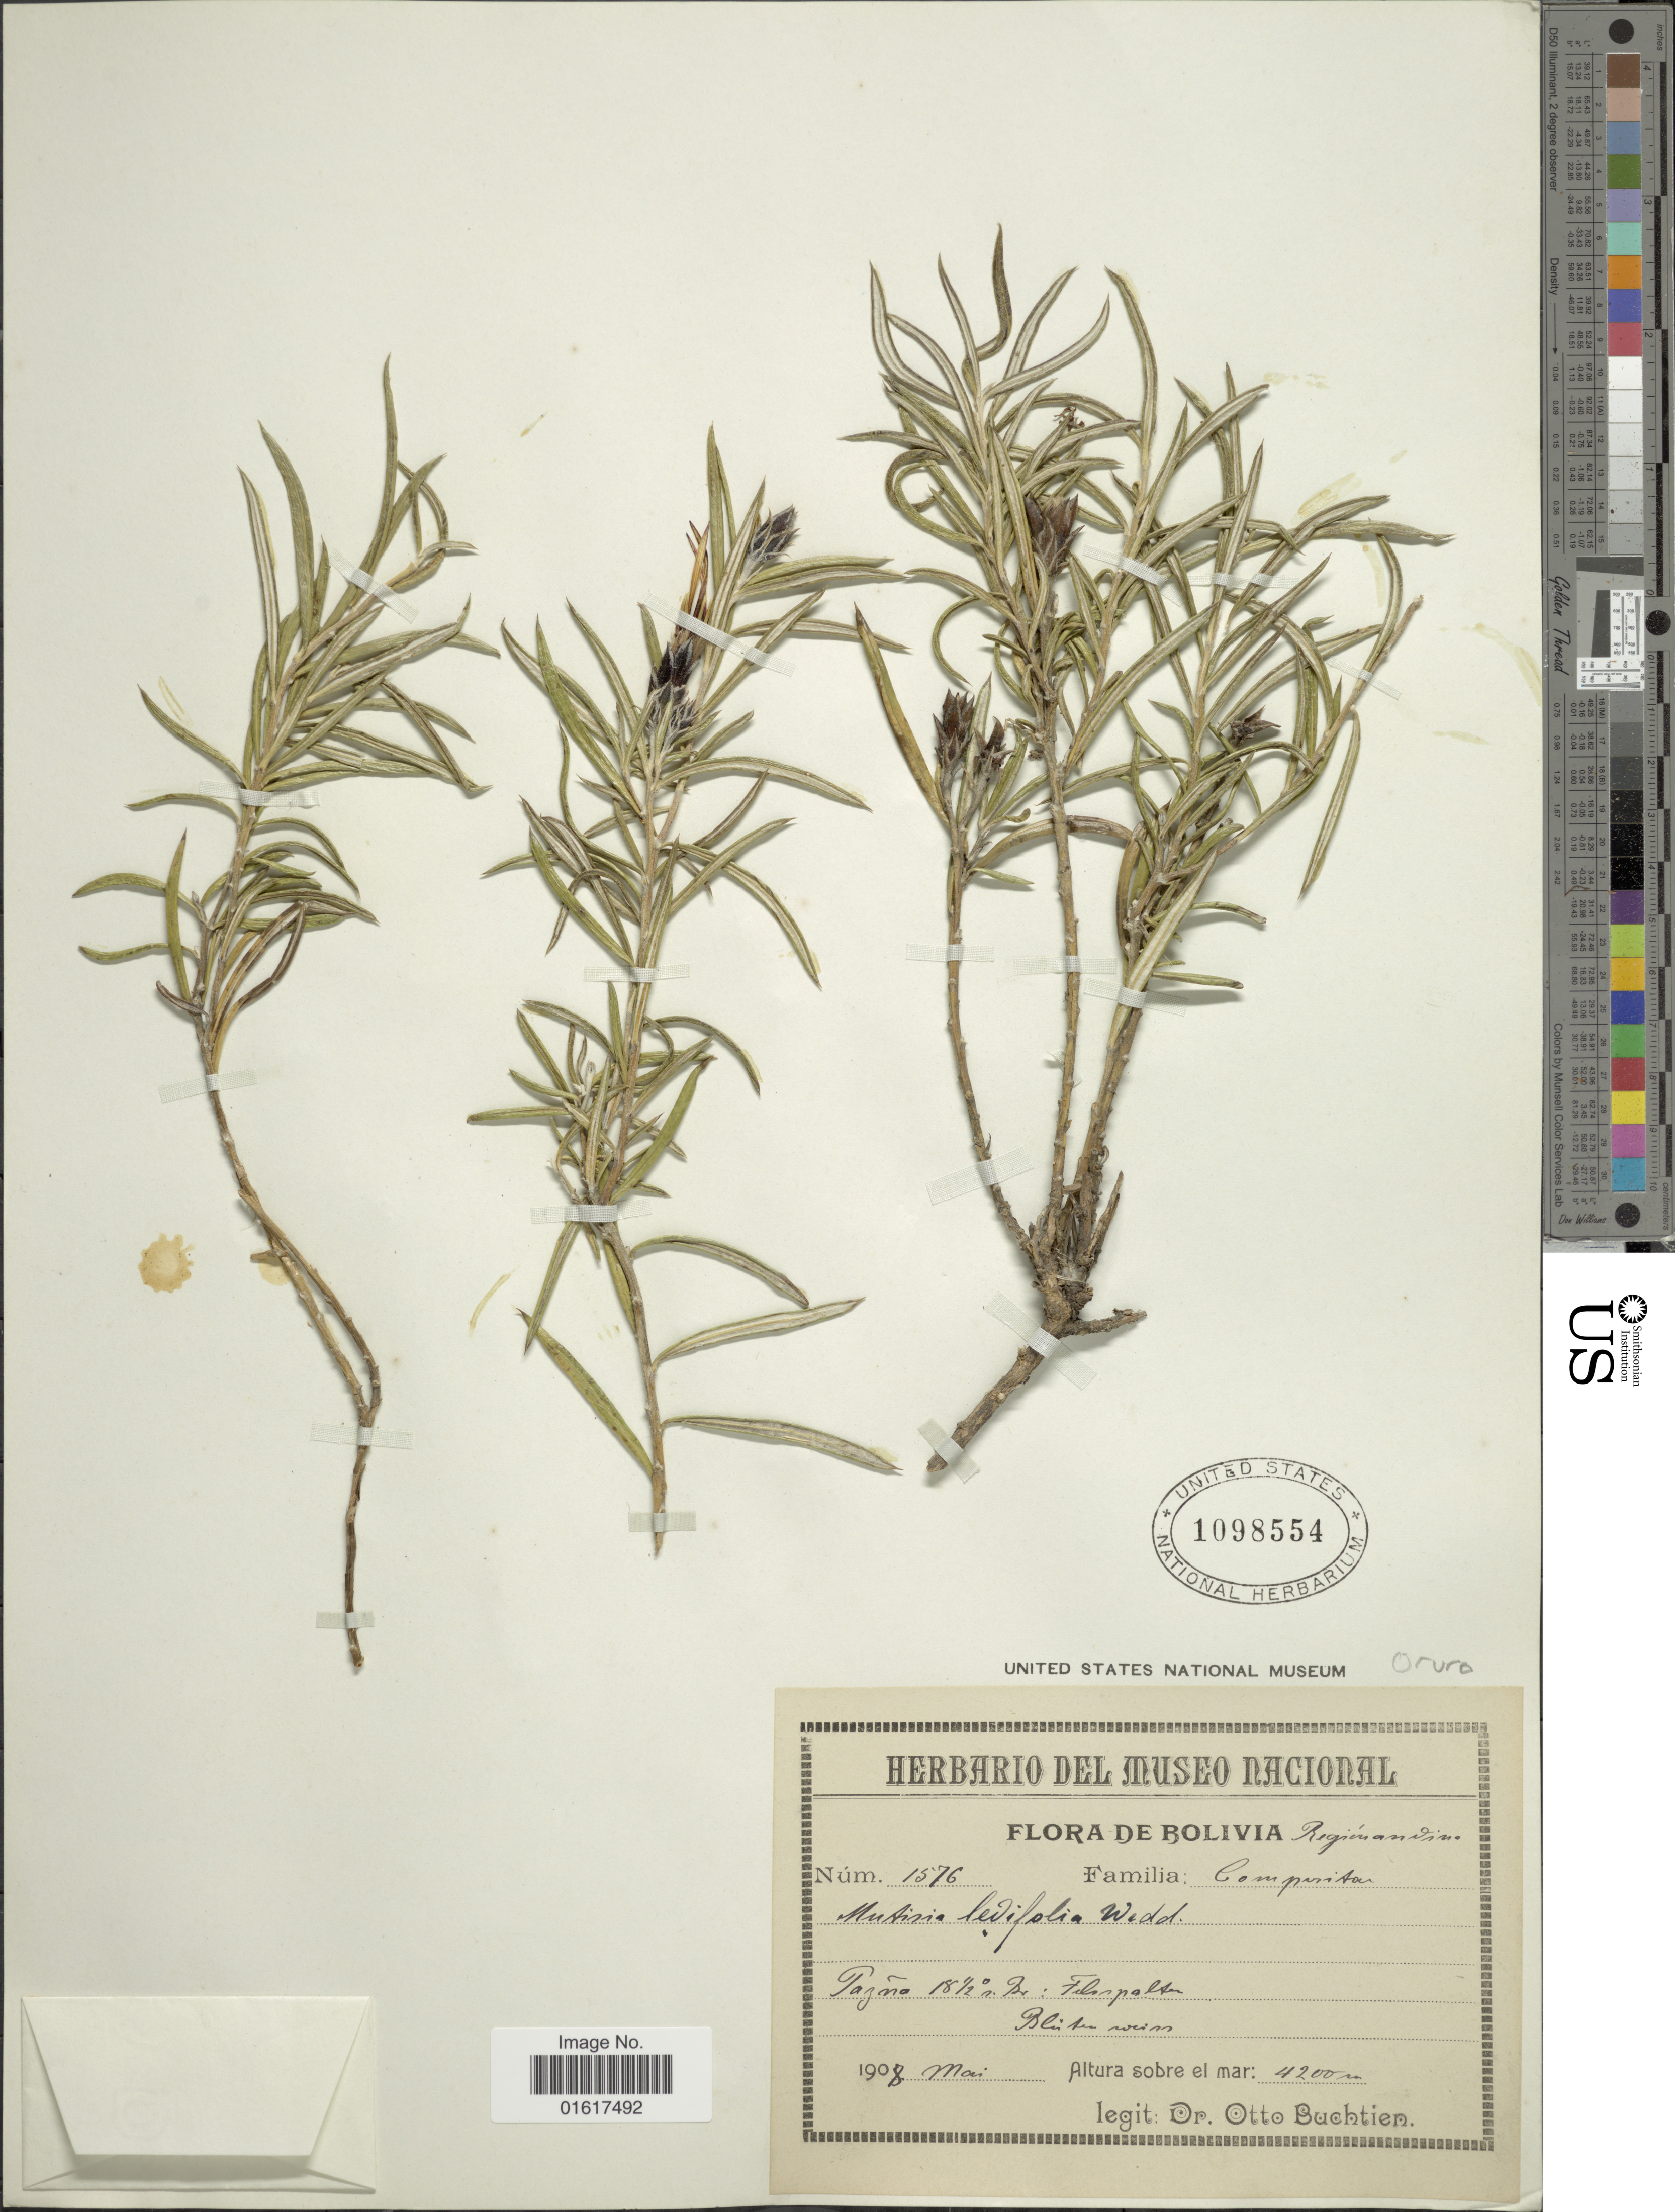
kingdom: Plantae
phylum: Tracheophyta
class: Magnoliopsida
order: Asterales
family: Asteraceae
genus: Mutisia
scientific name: Mutisia ledifolia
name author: Decne. ex Wedd.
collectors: O. Buchtien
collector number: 1576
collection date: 1908-05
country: Bolivia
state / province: Oruro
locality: Pazña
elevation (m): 4200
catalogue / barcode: US 1098554